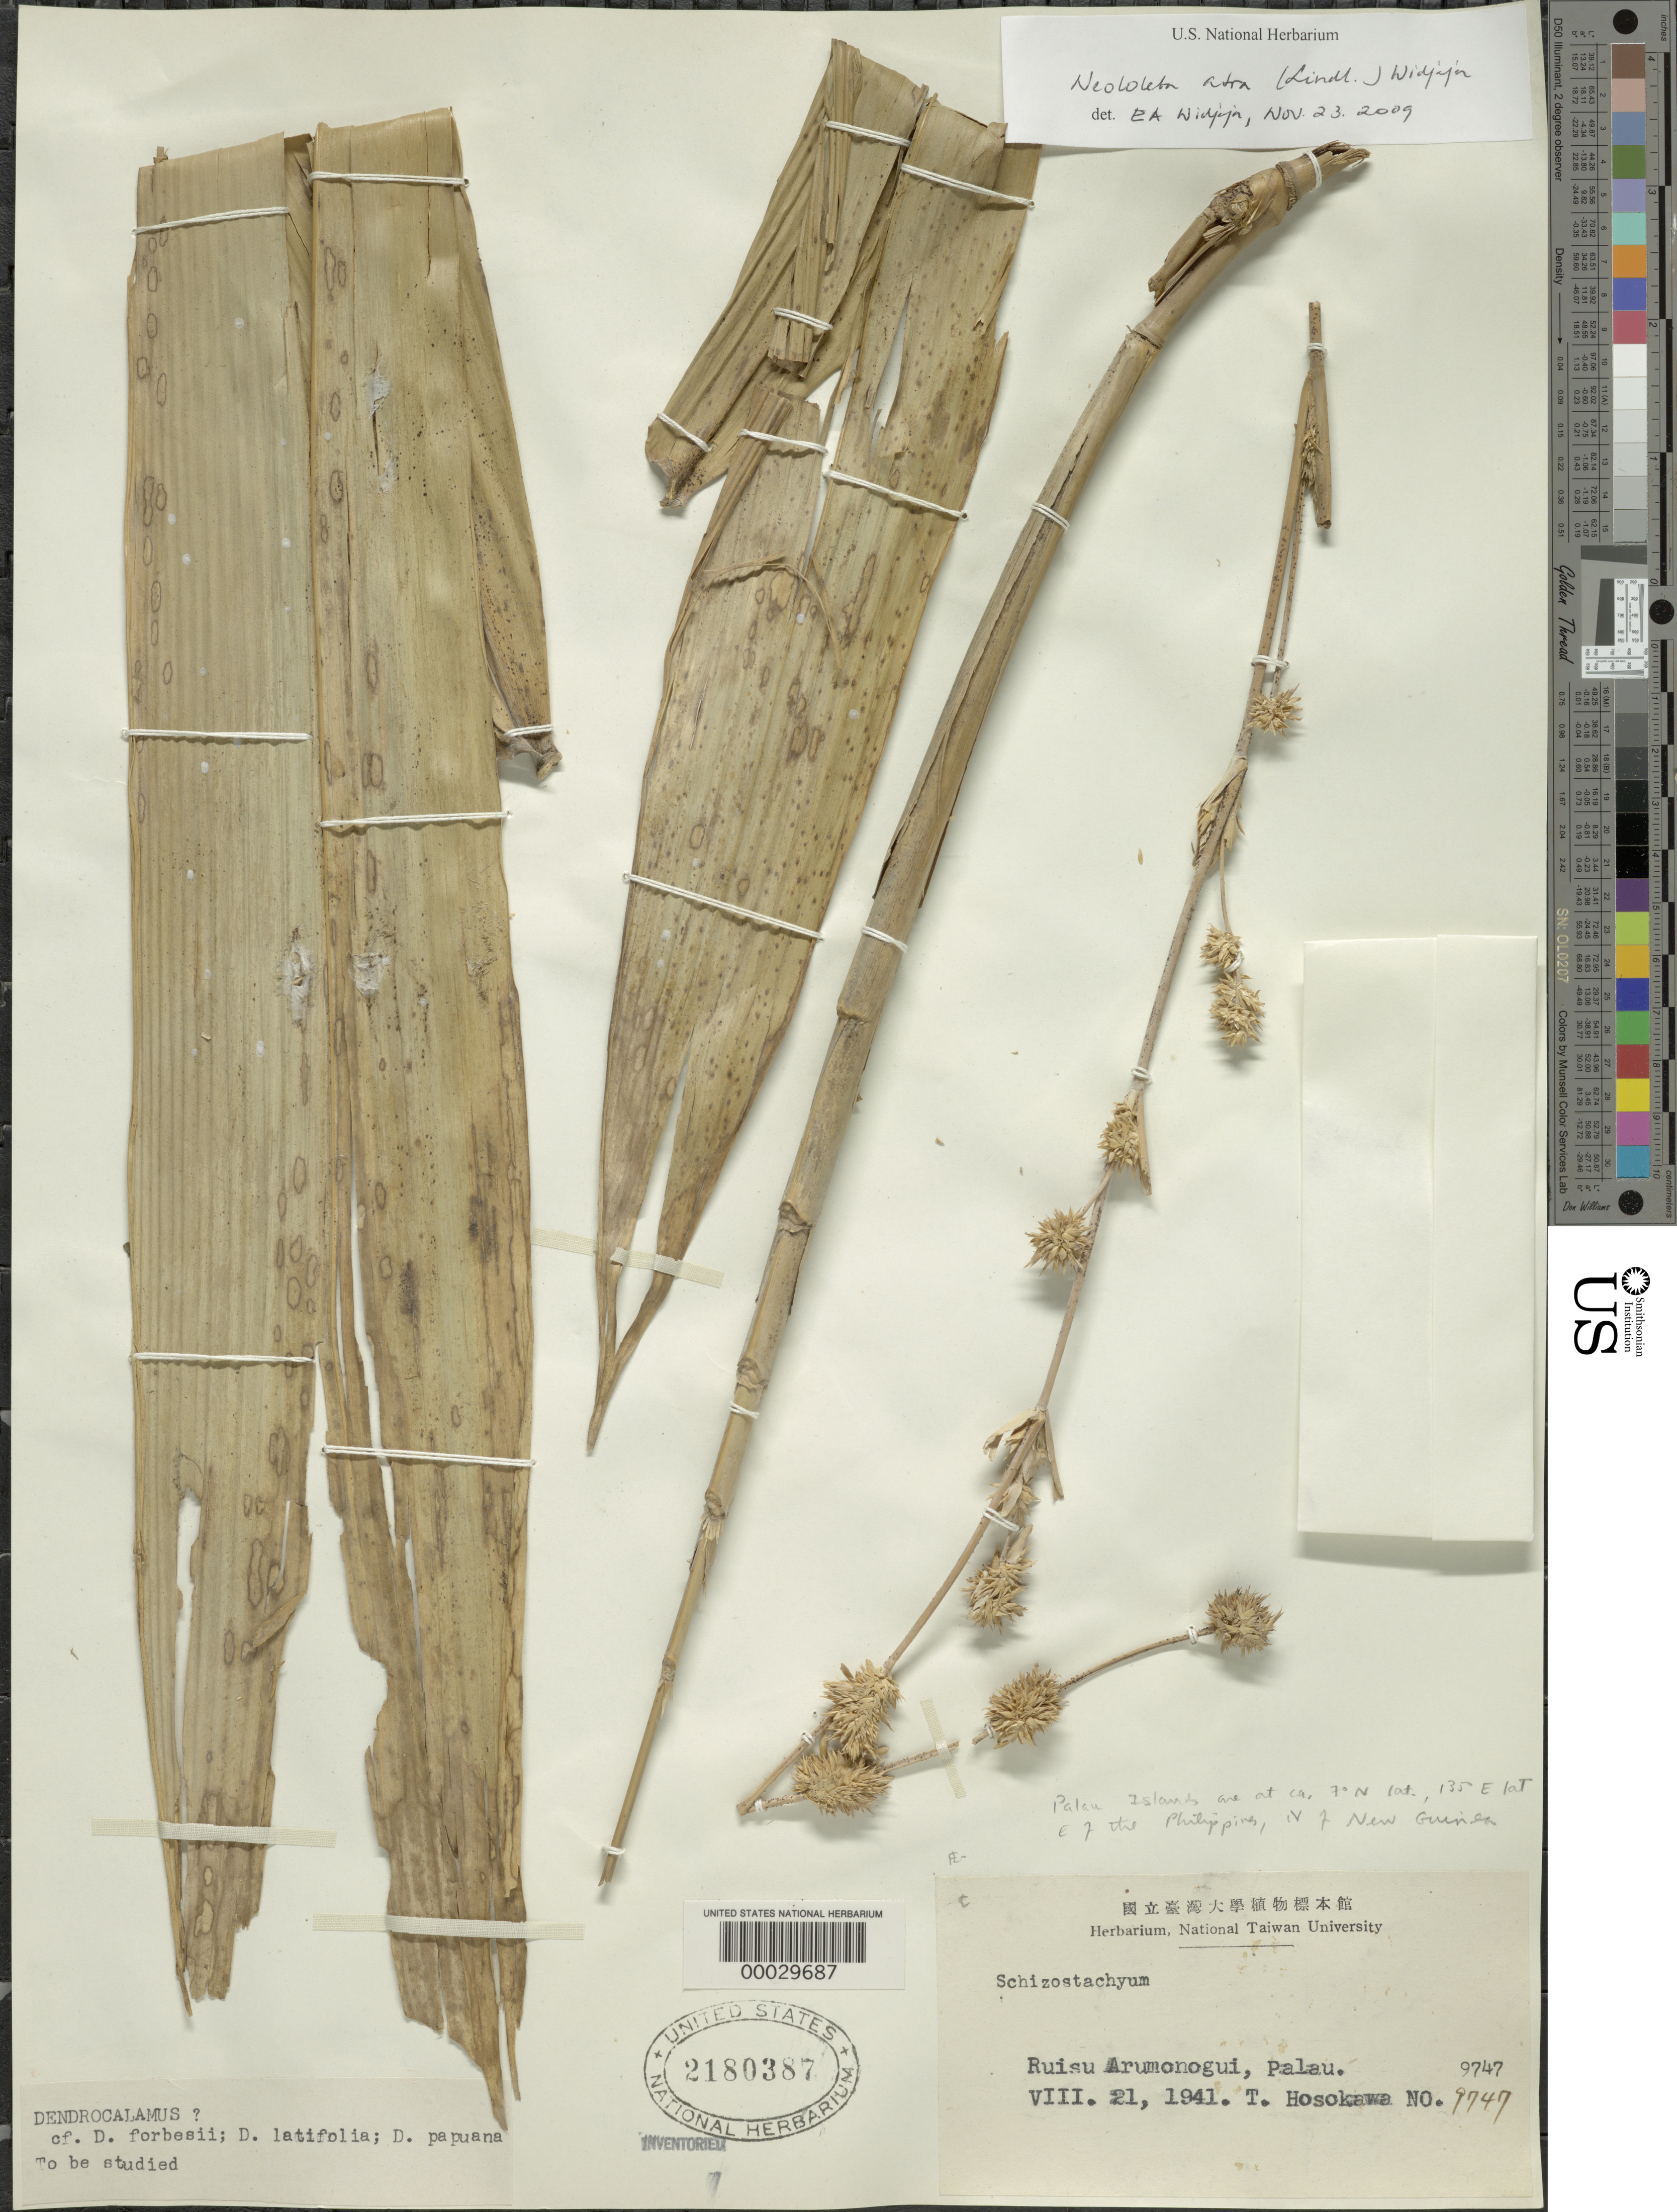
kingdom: Plantae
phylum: Tracheophyta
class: Liliopsida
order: Poales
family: Poaceae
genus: Neololeba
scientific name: Neololeba atra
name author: (Lindl.) Widjaja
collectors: T. Hosokawa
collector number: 9747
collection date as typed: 21 Aug 1941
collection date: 1941-08-21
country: Palau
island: Babeldaob [Babelthuap]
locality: Ruisu Arumonogui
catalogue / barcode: US 2180387